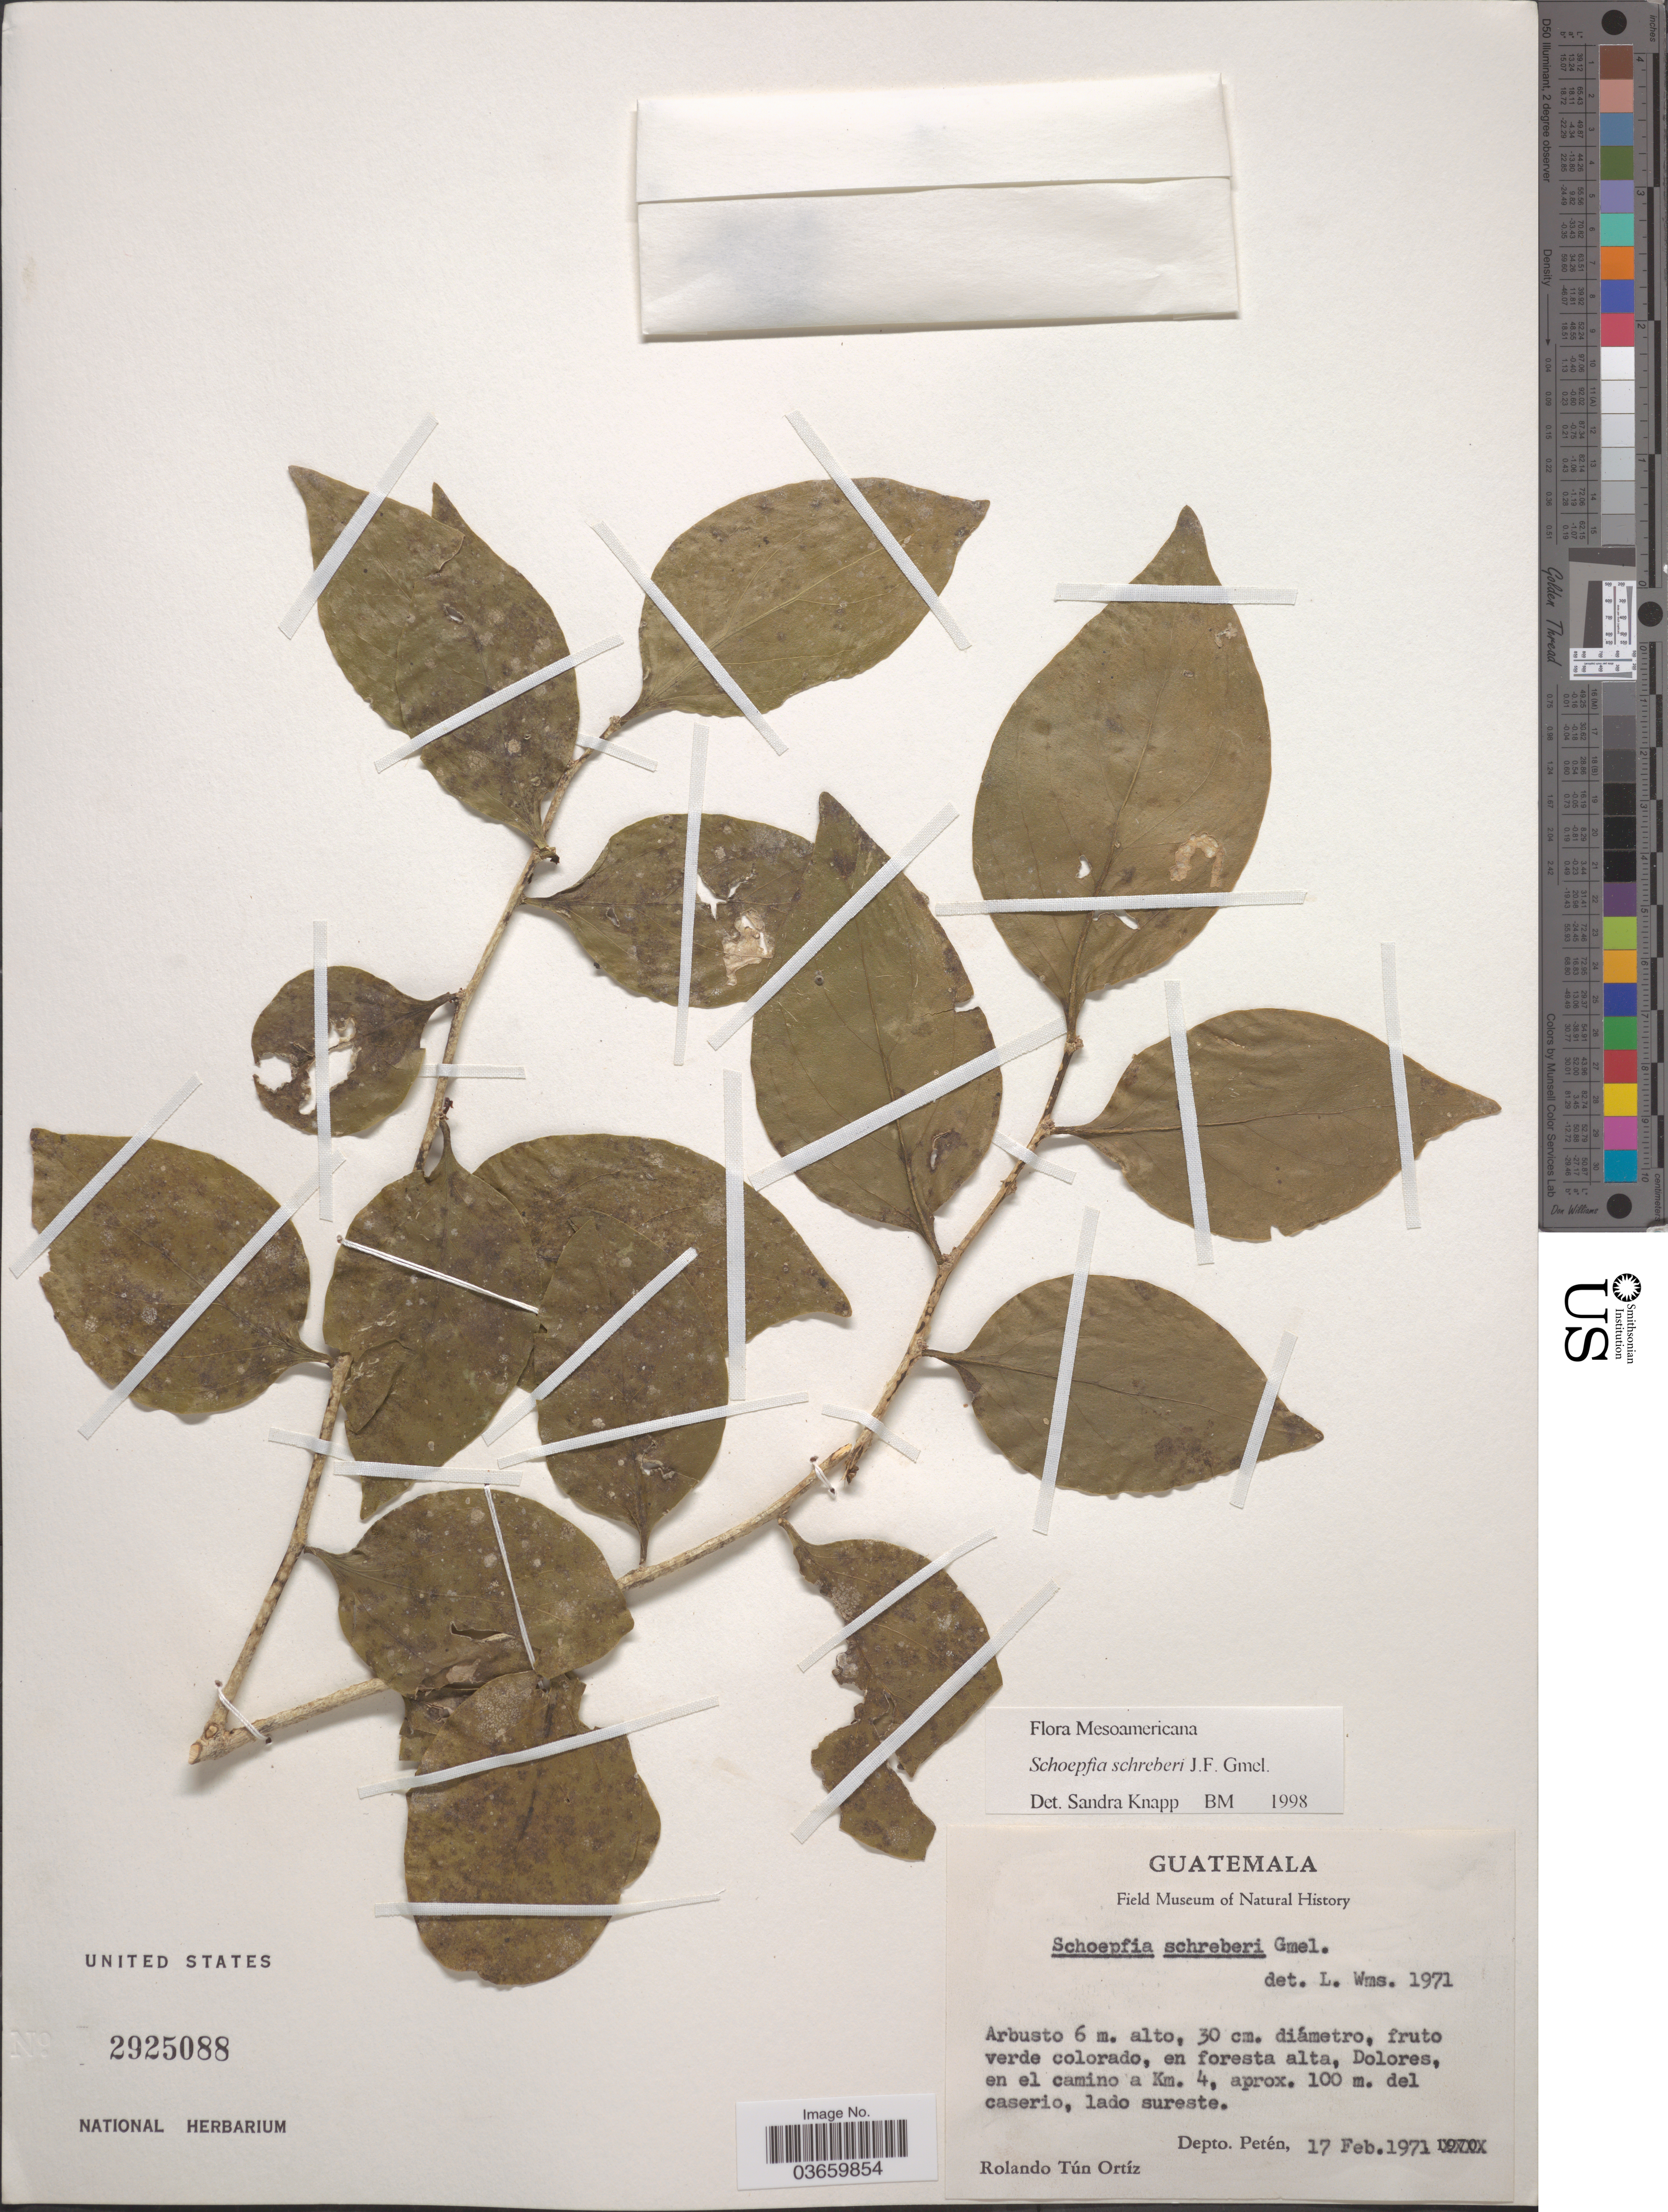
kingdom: Plantae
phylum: Tracheophyta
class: Magnoliopsida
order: Santalales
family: Schoepfiaceae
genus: Schoepfia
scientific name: Schoepfia schreberi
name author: J.F. Gmel.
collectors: R. Tún Ortíz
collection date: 1971-02-17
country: Guatemala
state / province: El Petén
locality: Dolores, en el camino a Km. 4, approx. 100 m. del caserio, lado sureste. Depto. Petén.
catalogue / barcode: US 2925088